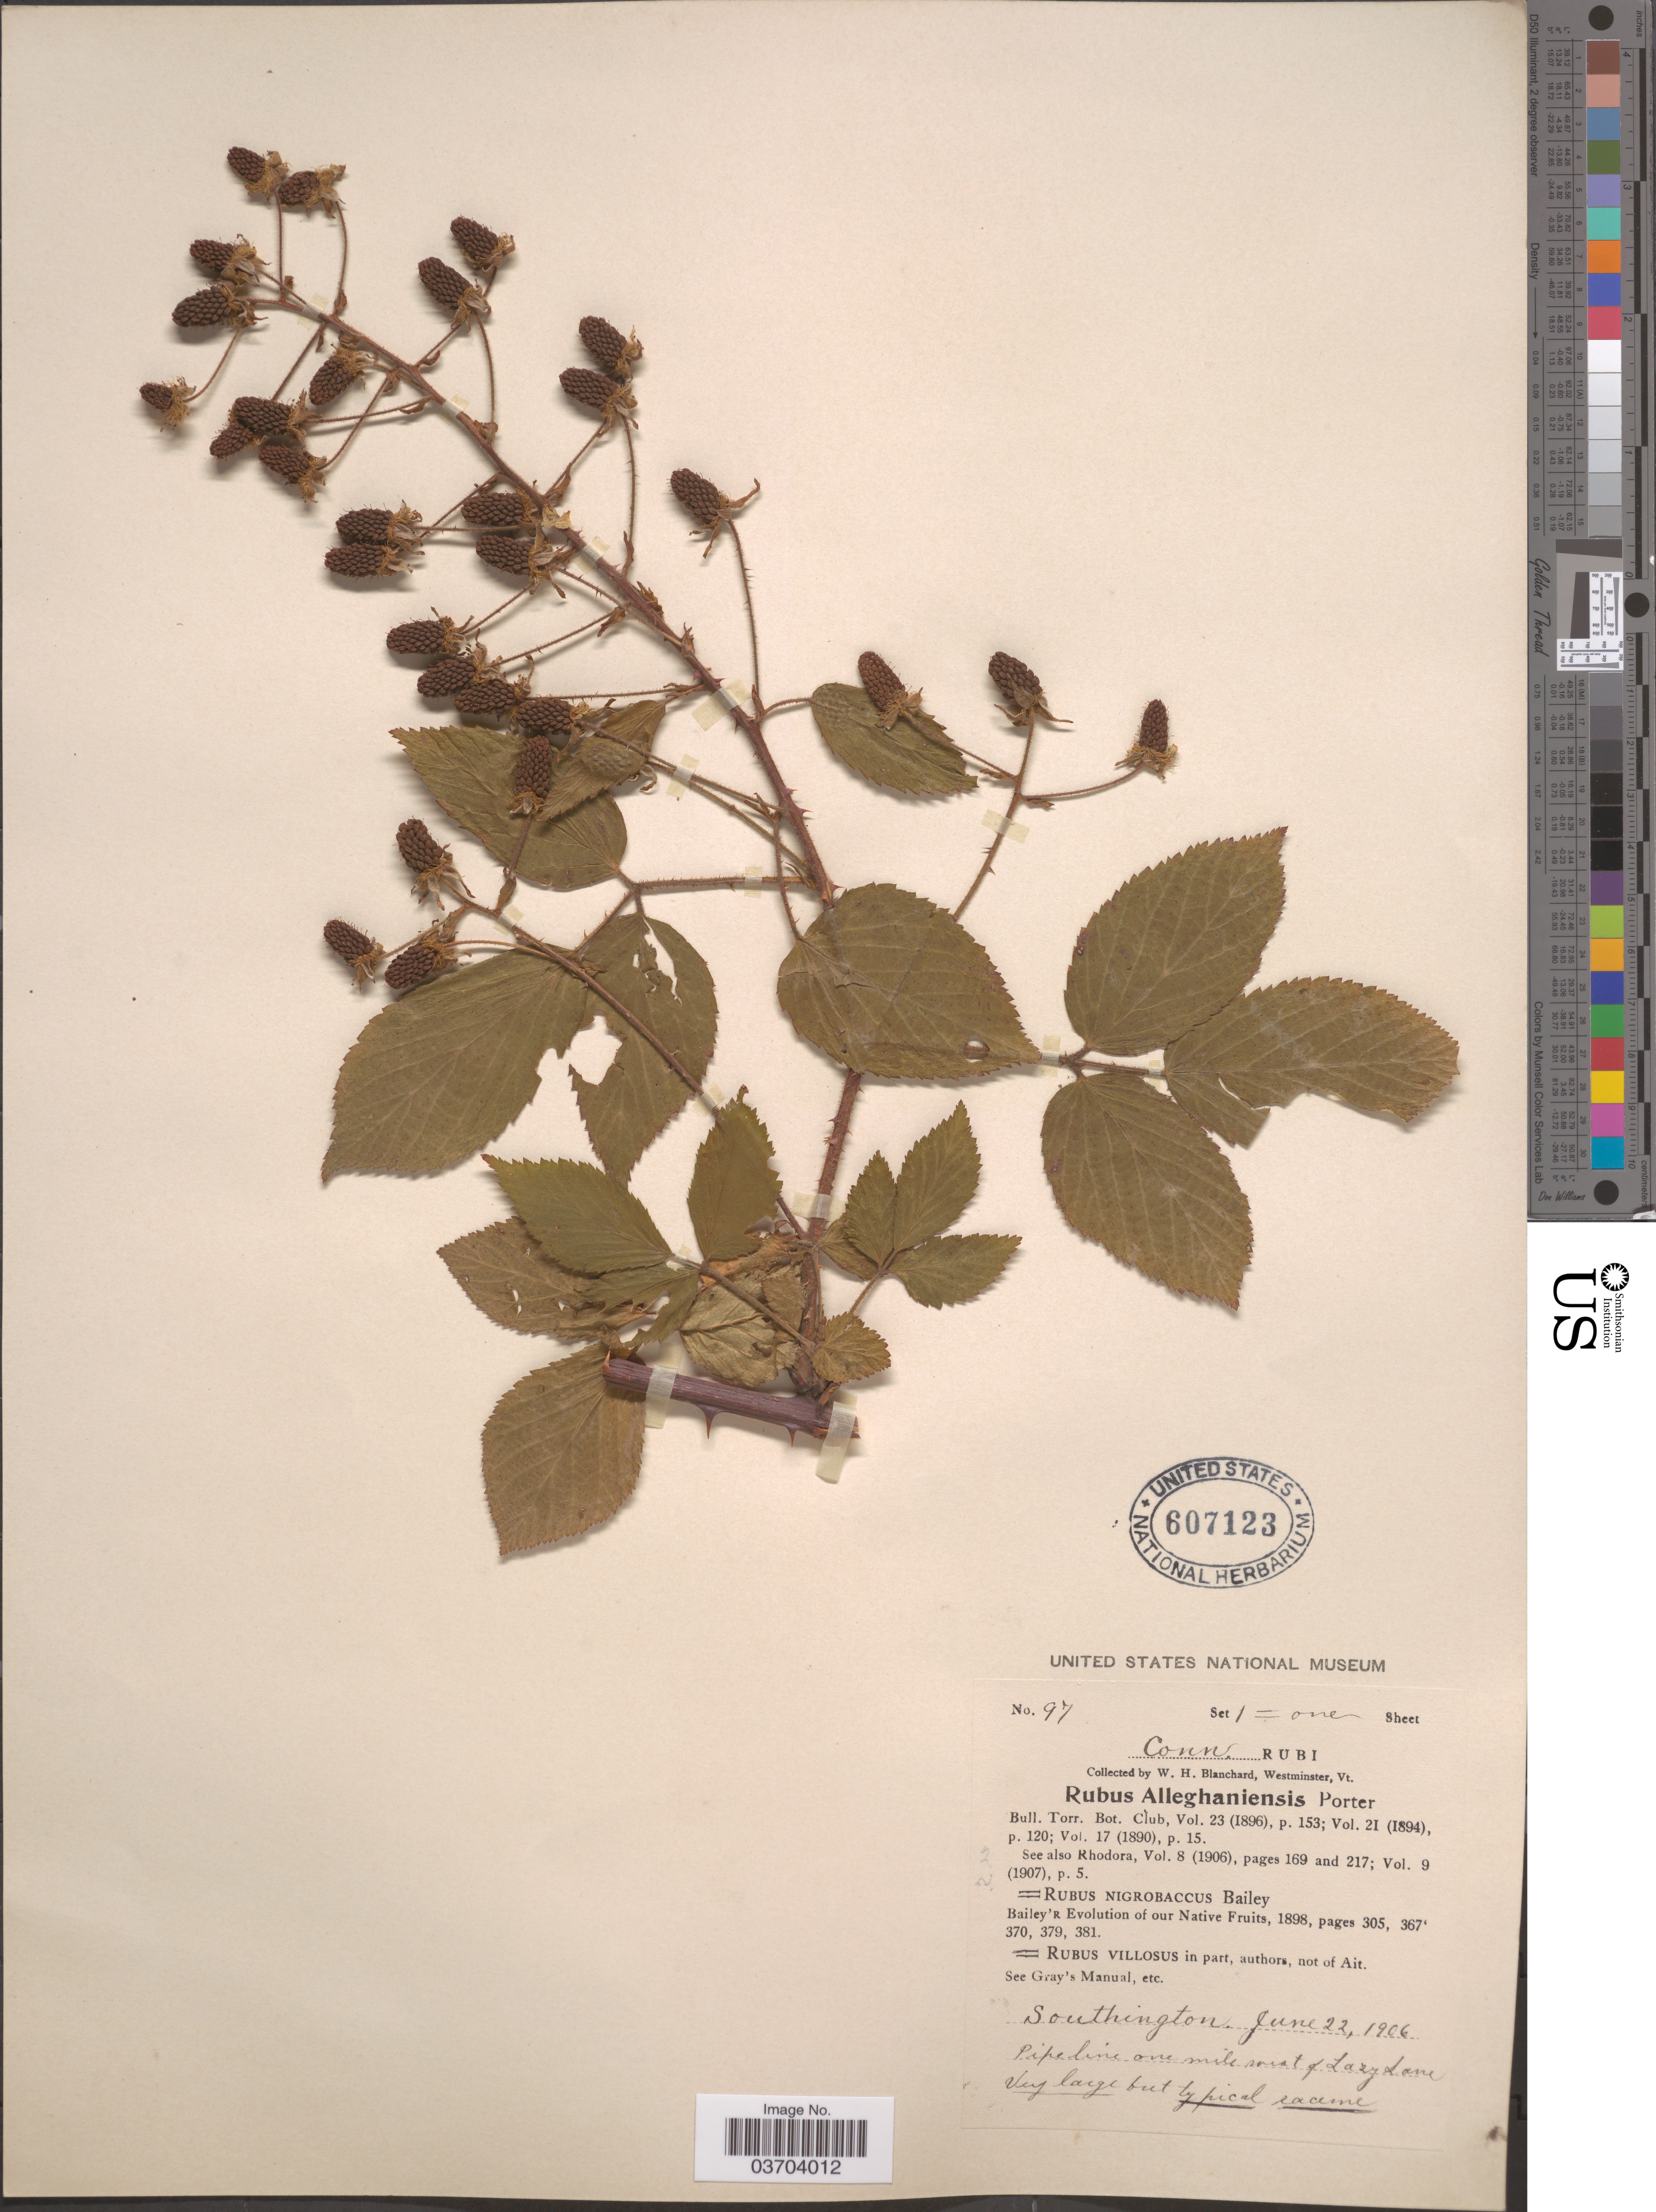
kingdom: Plantae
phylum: Tracheophyta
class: Magnoliopsida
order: Rosales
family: Rosaceae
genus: Rubus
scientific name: Rubus allegheniensis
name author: Porter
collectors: W. H. Blanchard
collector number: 97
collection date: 1906-06-22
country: United States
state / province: Connecticut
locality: Southington. Pipeline one mile west of Lazy Lane.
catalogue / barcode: US 607123